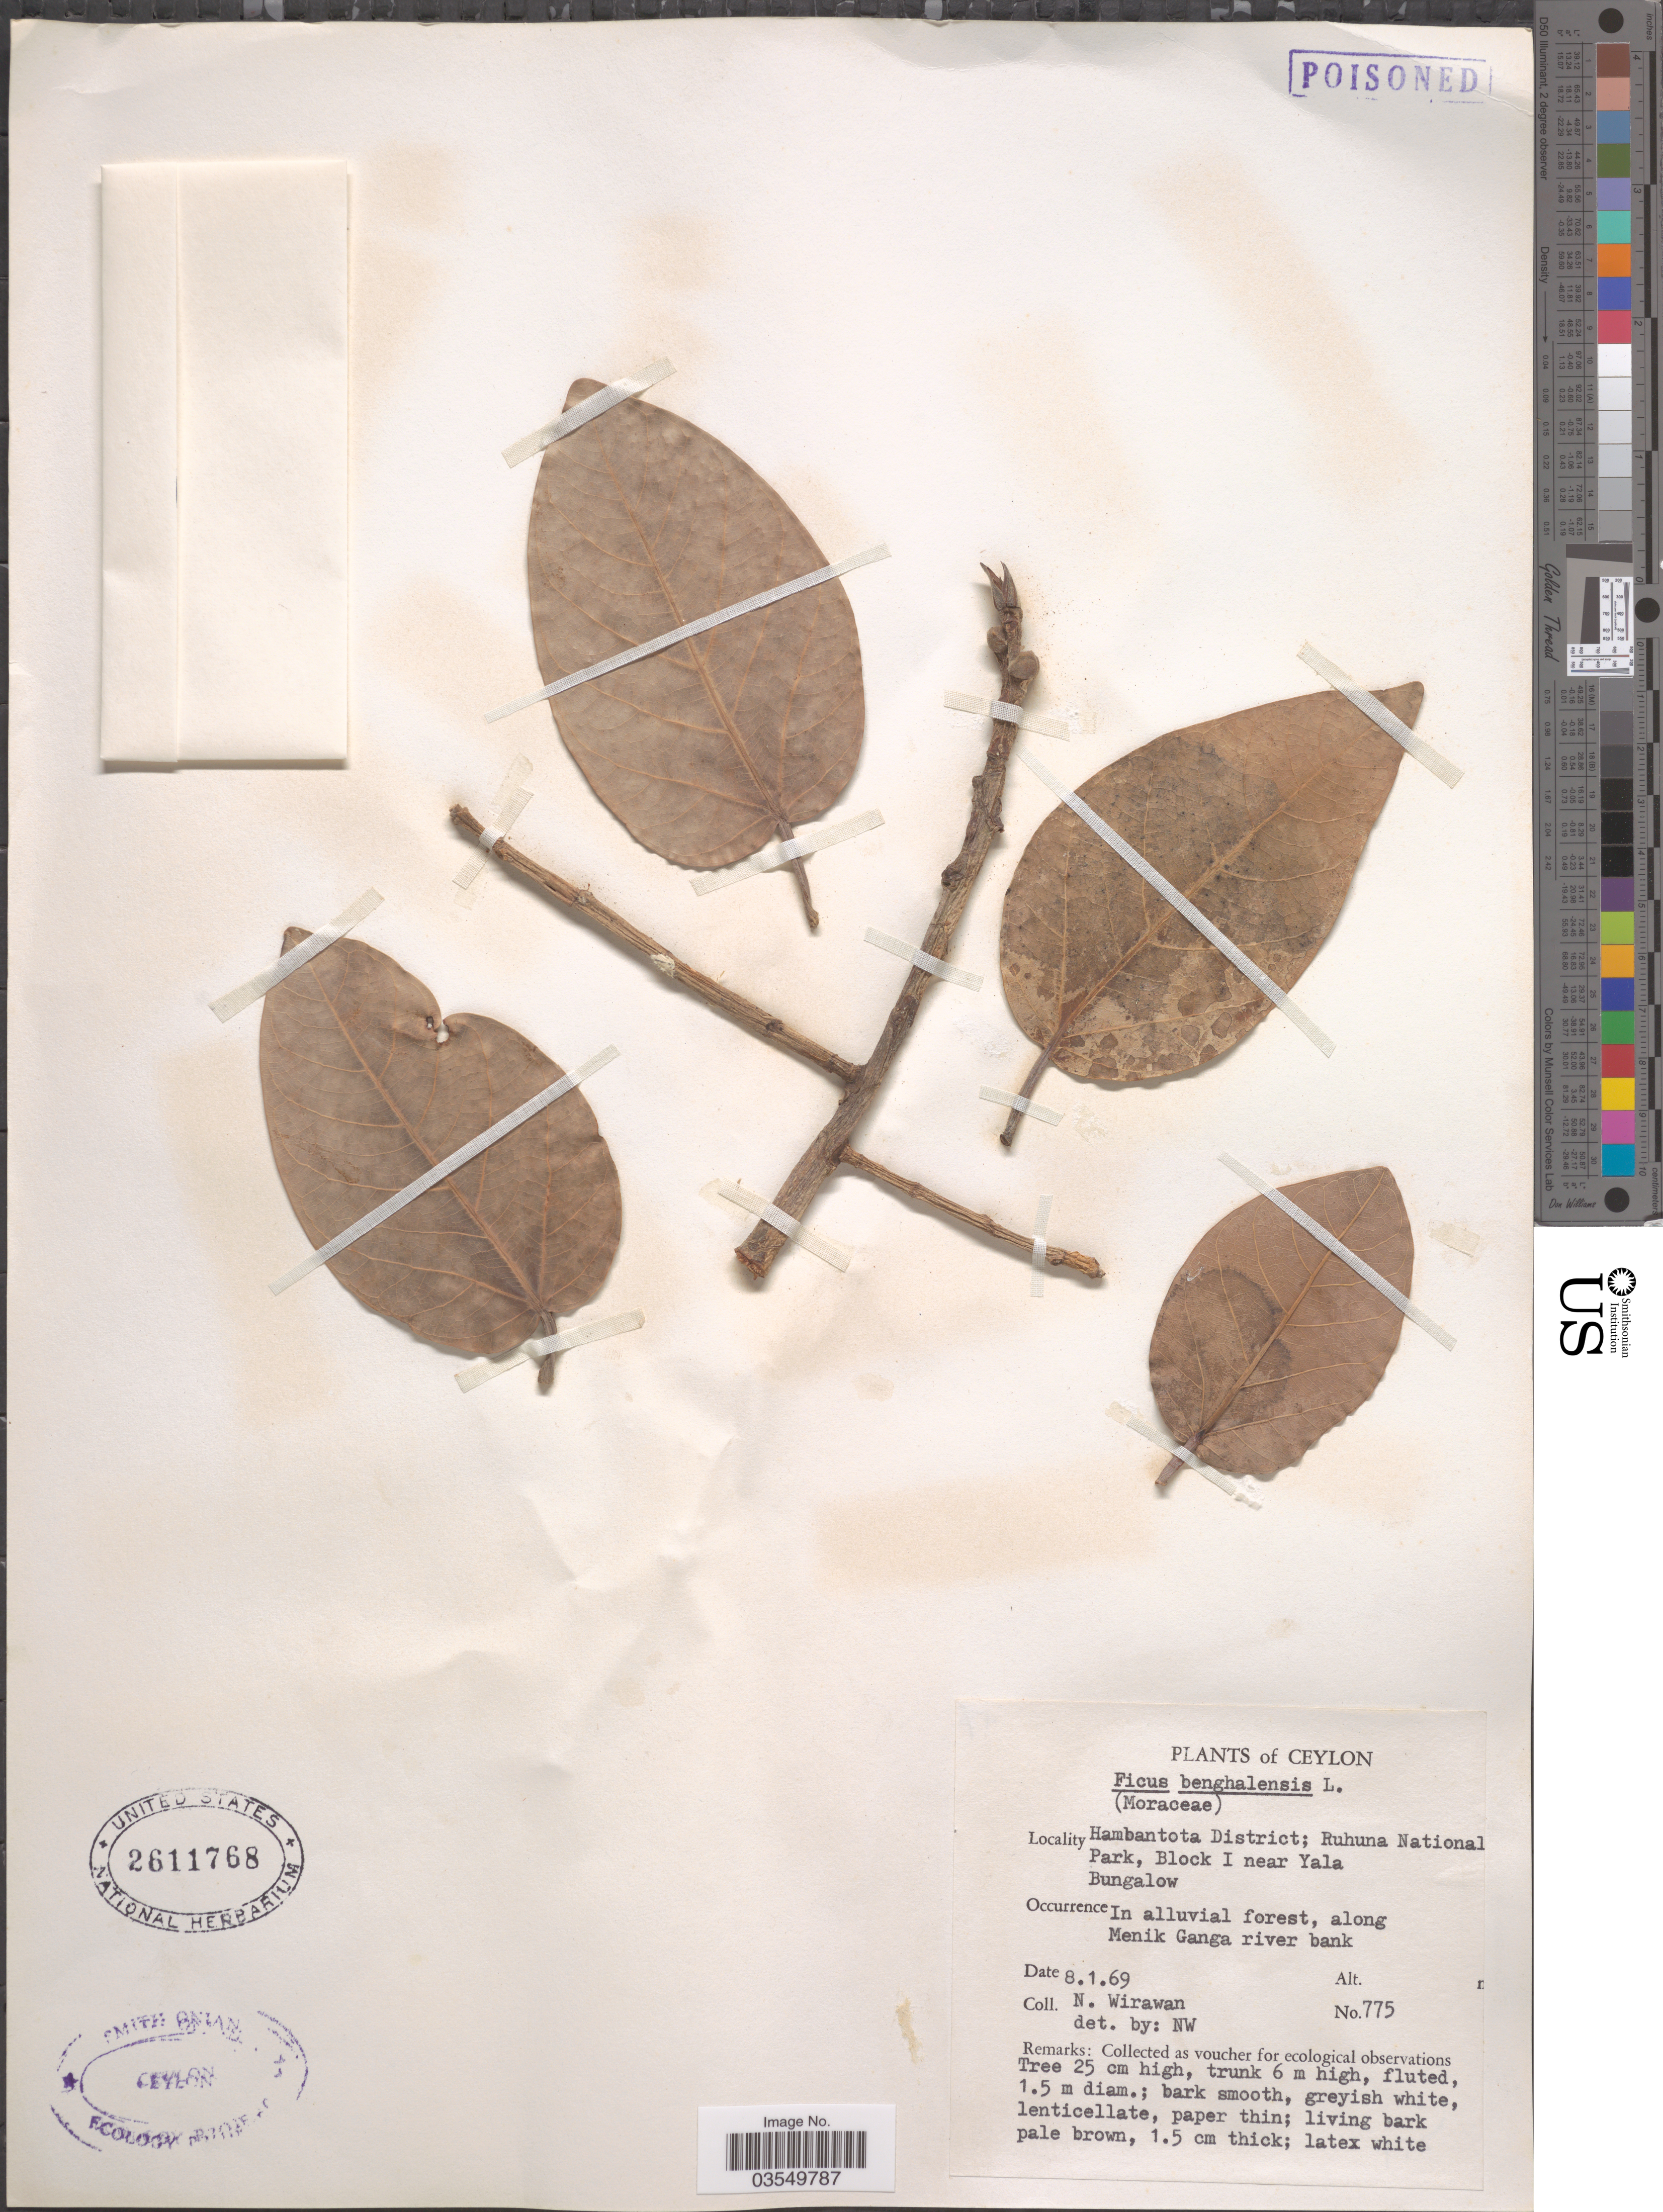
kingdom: Plantae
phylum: Tracheophyta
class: Magnoliopsida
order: Rosales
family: Moraceae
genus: Ficus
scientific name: Ficus benghalensis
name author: L.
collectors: N. Wirawan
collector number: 775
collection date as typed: Transcribed d/m/y: 8/1/69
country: Sri Lanka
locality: Ceylon. Hambantota District; Ruhuna National Park, Block I near Yala Bungalow. Along Menik Ganga river bank.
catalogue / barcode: US 2611768